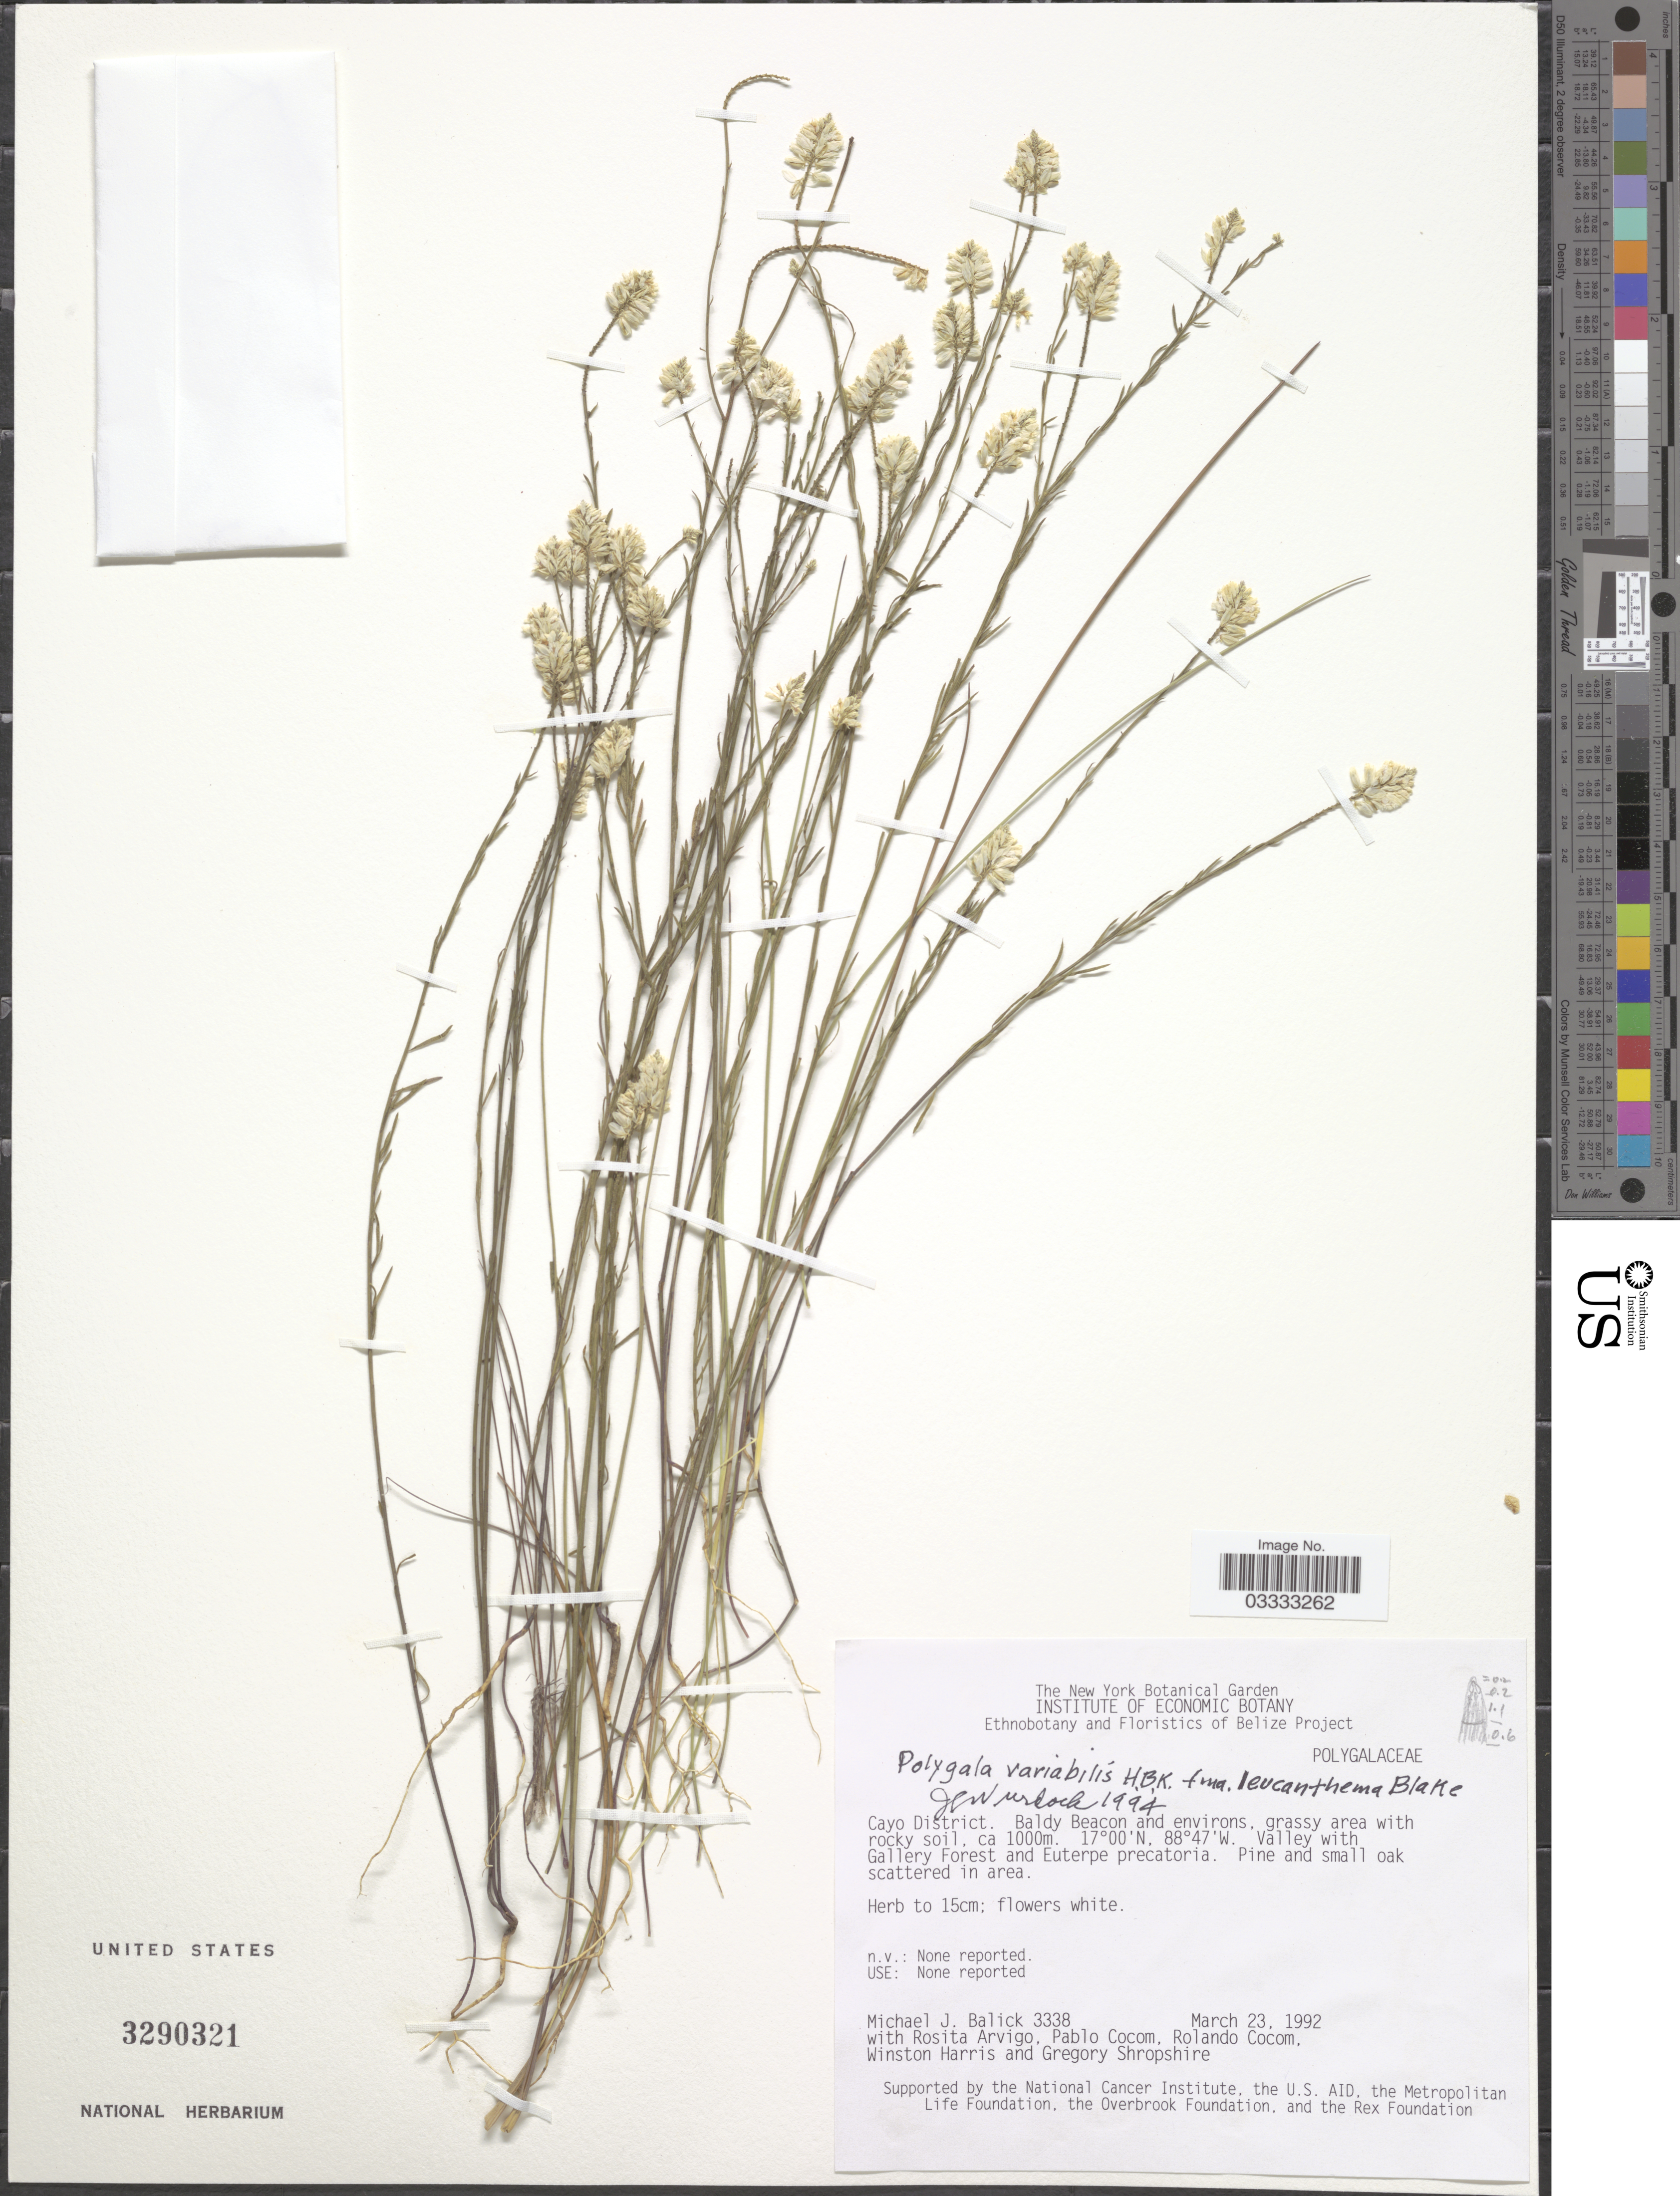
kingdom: Plantae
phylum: Tracheophyta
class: Magnoliopsida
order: Fabales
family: Polygalaceae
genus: Polygala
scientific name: Polygala variabilis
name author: Kunth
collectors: M. J. Balick, R. Arvigo, P. Cocom, R. Cocon & et al.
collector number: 3338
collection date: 1992-03-23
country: Belize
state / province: Cayo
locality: Baldy Beacon and environs.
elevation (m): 1000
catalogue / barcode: US 3290321